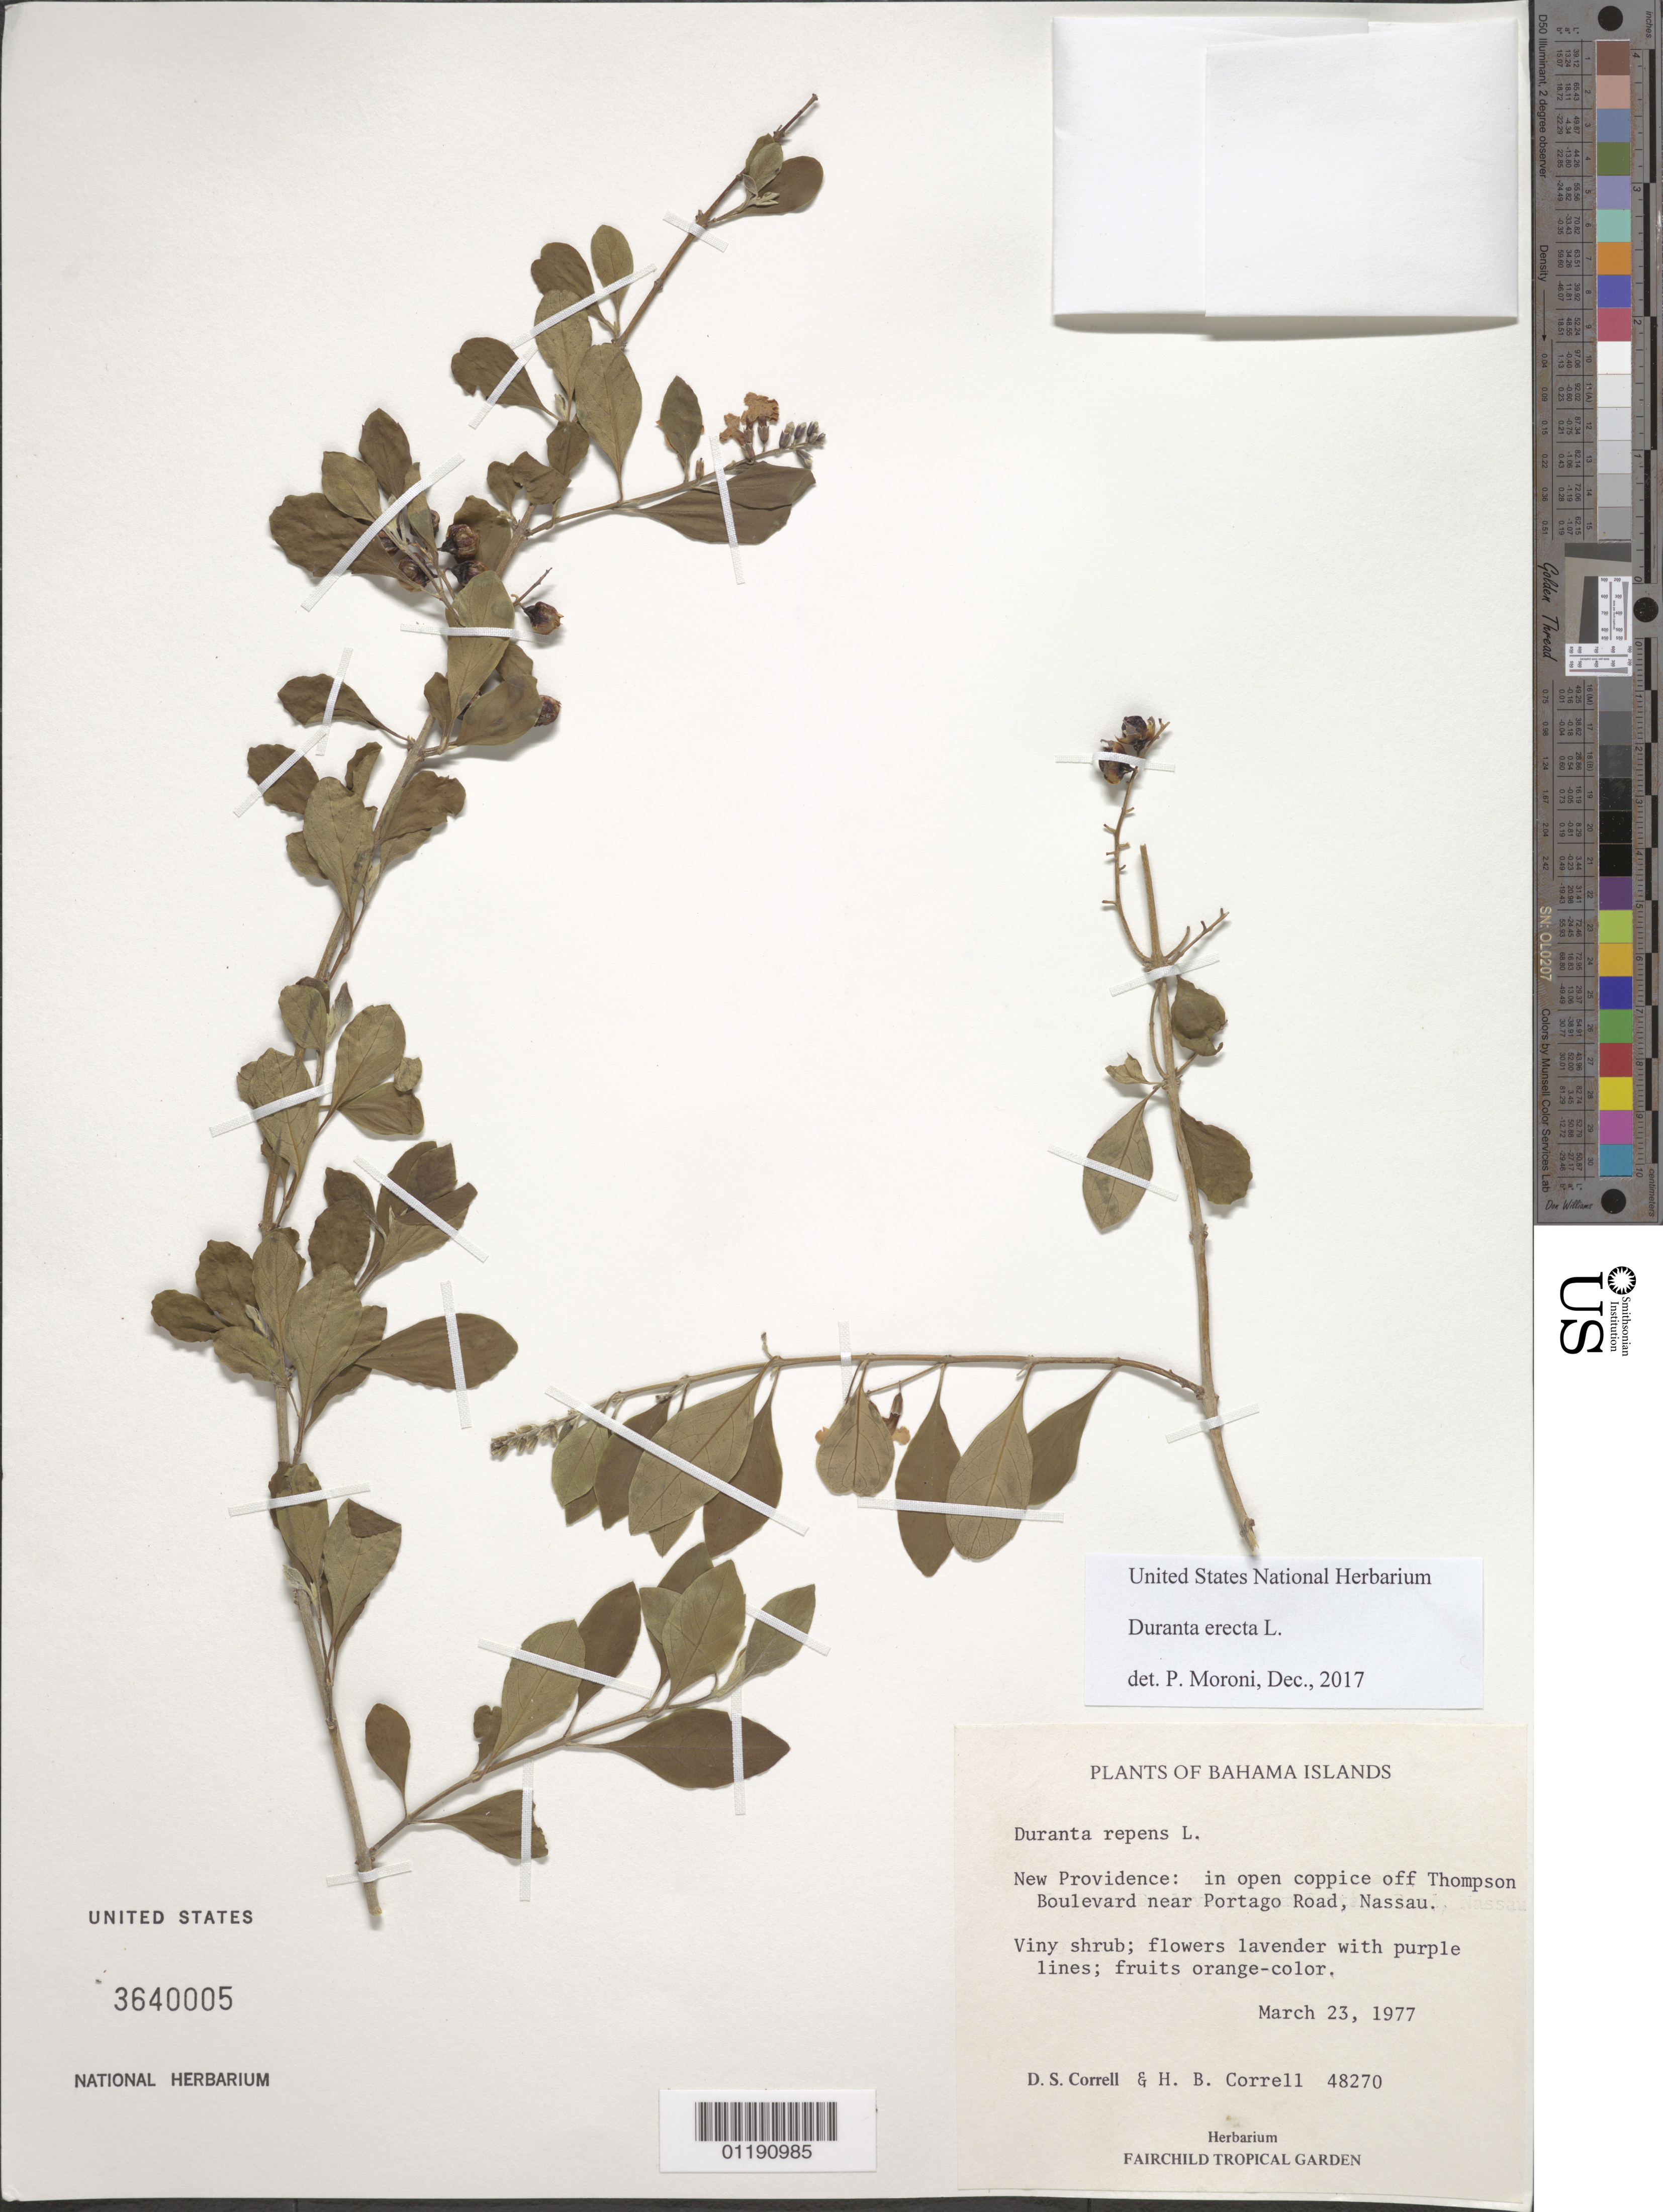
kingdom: Plantae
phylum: Tracheophyta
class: Magnoliopsida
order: Lamiales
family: Verbenaceae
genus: Duranta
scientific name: Duranta repens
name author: L.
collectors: D. S. Correll & H. Correll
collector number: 48270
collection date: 1977-03-23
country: Bahamas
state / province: New Providence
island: New Providence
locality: New Providence: in open coppice off Thompson Boulevard near Portago road, Nassau.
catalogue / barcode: US 3640005